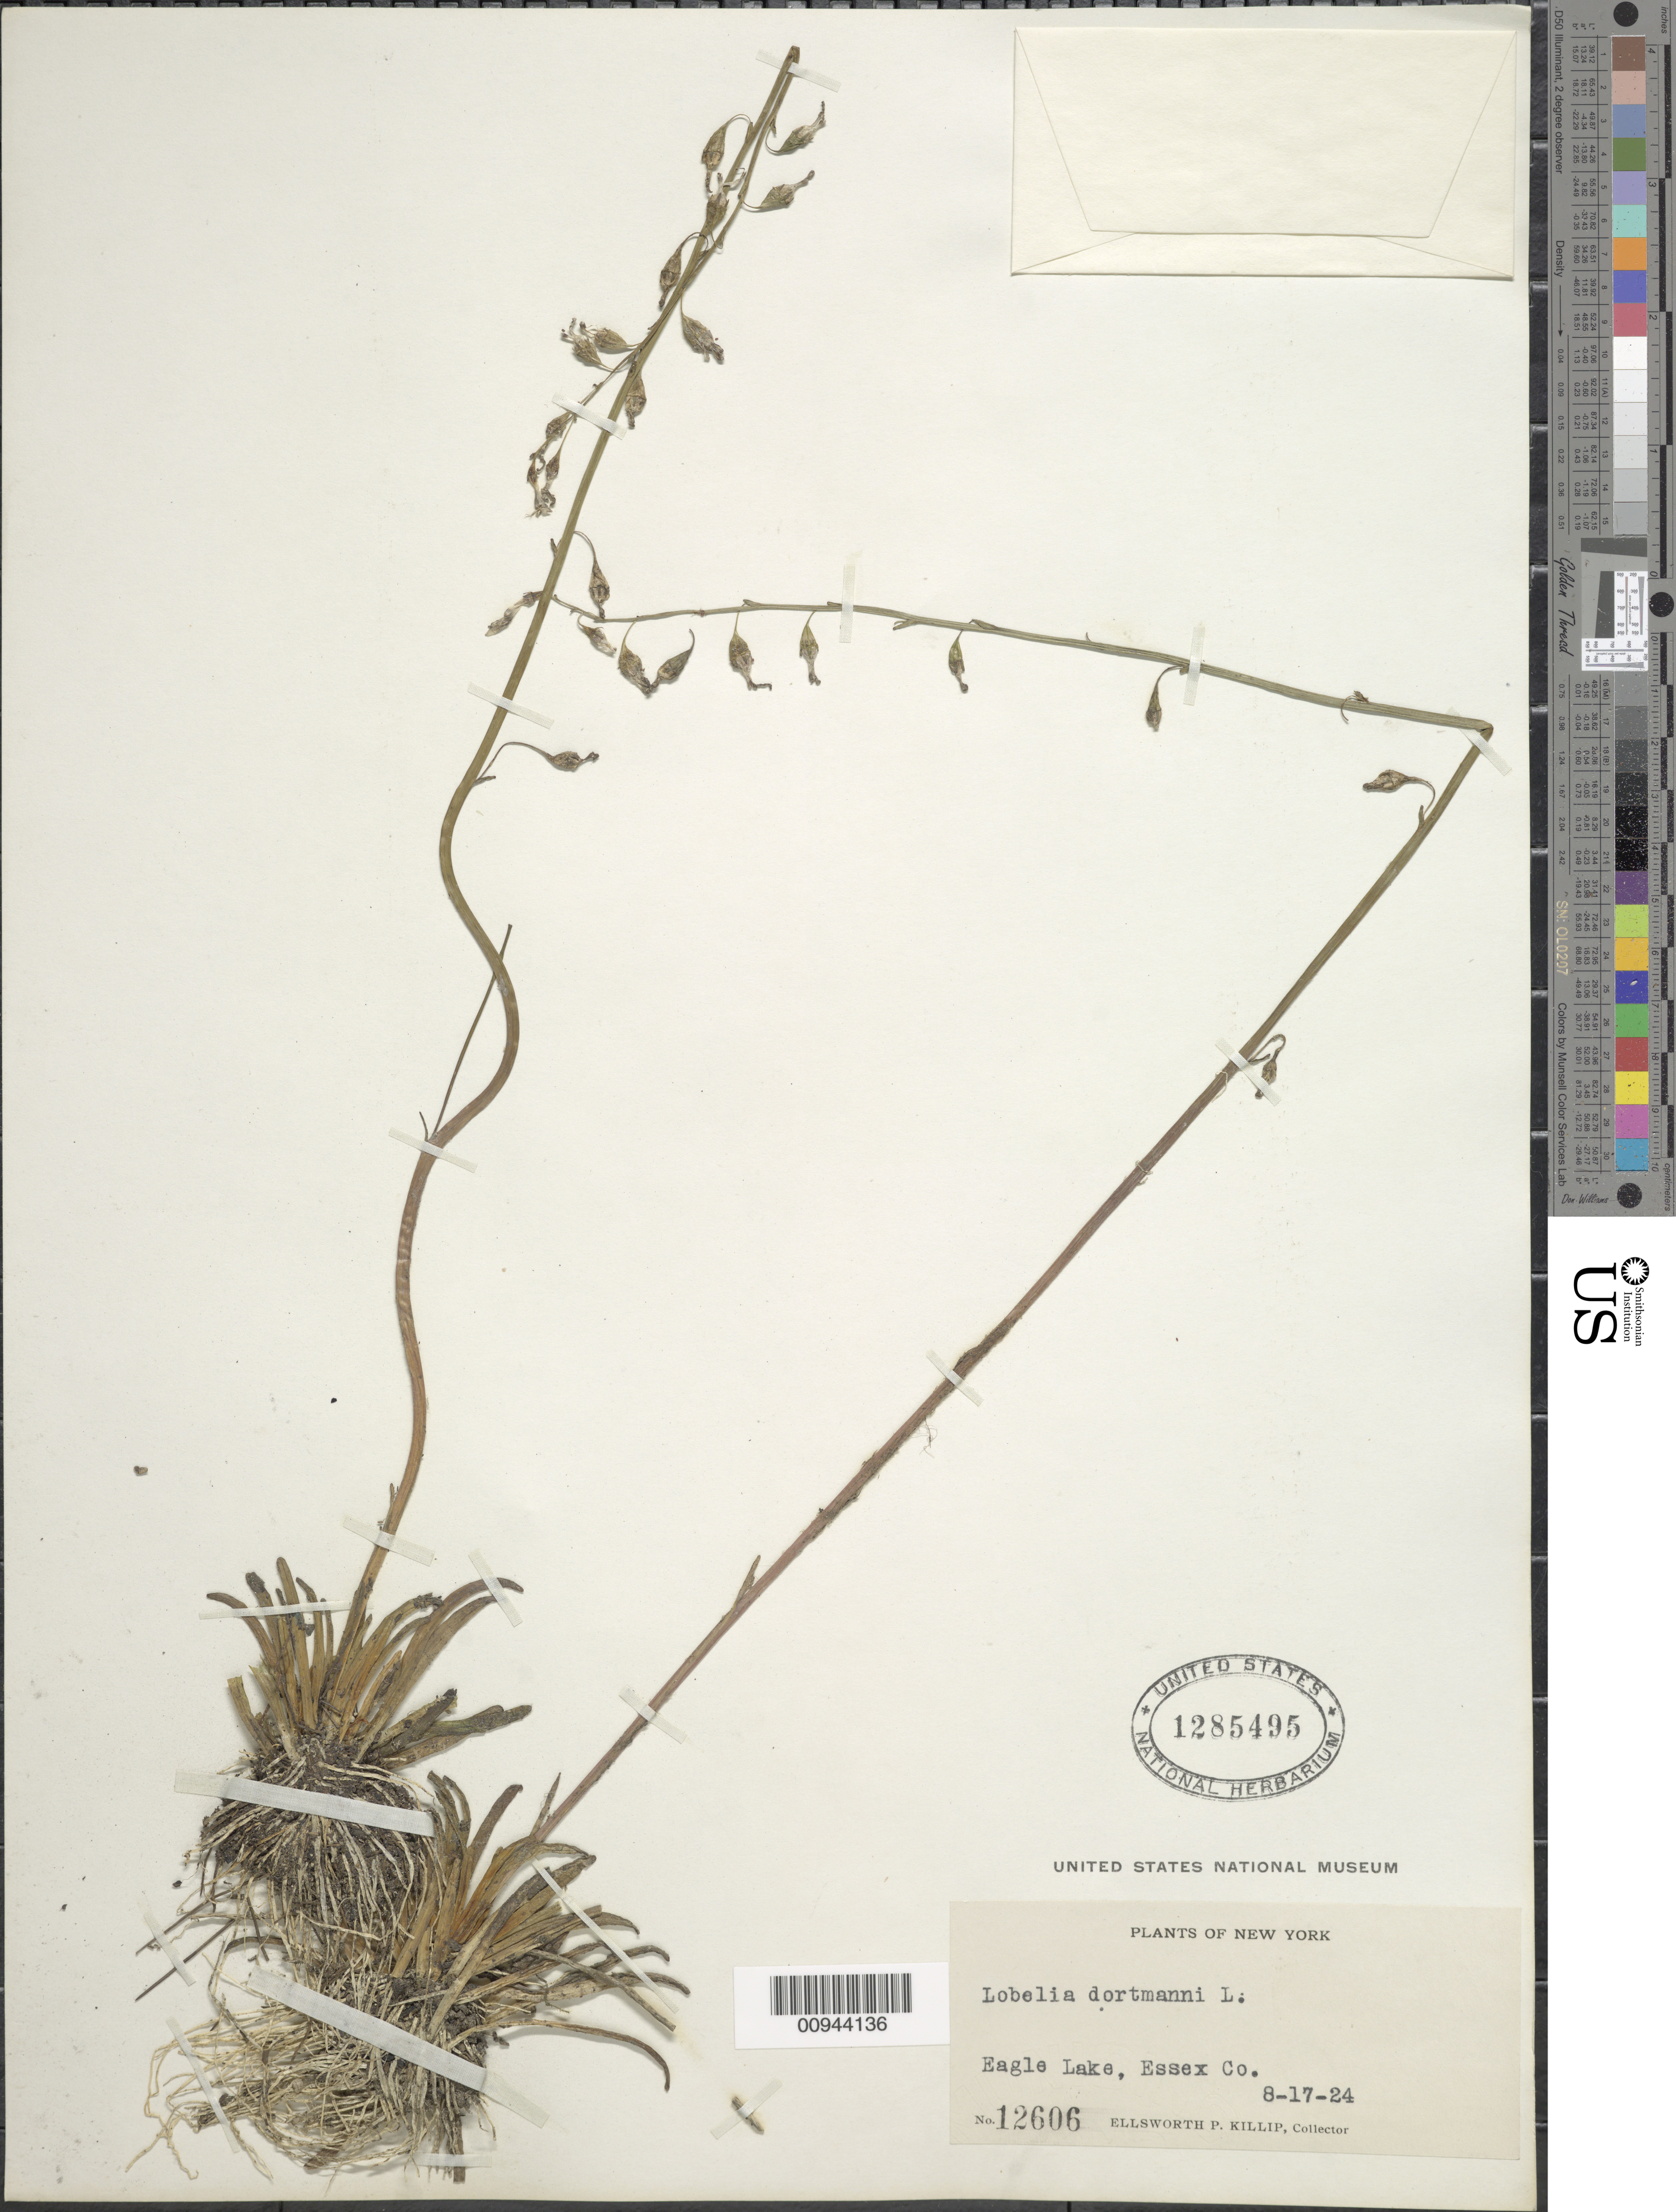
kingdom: Plantae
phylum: Tracheophyta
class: Magnoliopsida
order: Asterales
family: Campanulaceae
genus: Lobelia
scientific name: Lobelia dortmanna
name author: L.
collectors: E. P. Killip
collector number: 12606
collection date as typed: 17 Aug 1924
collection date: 1924-08-17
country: United States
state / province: New York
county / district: Essex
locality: Eagle Lake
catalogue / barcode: US 1285495